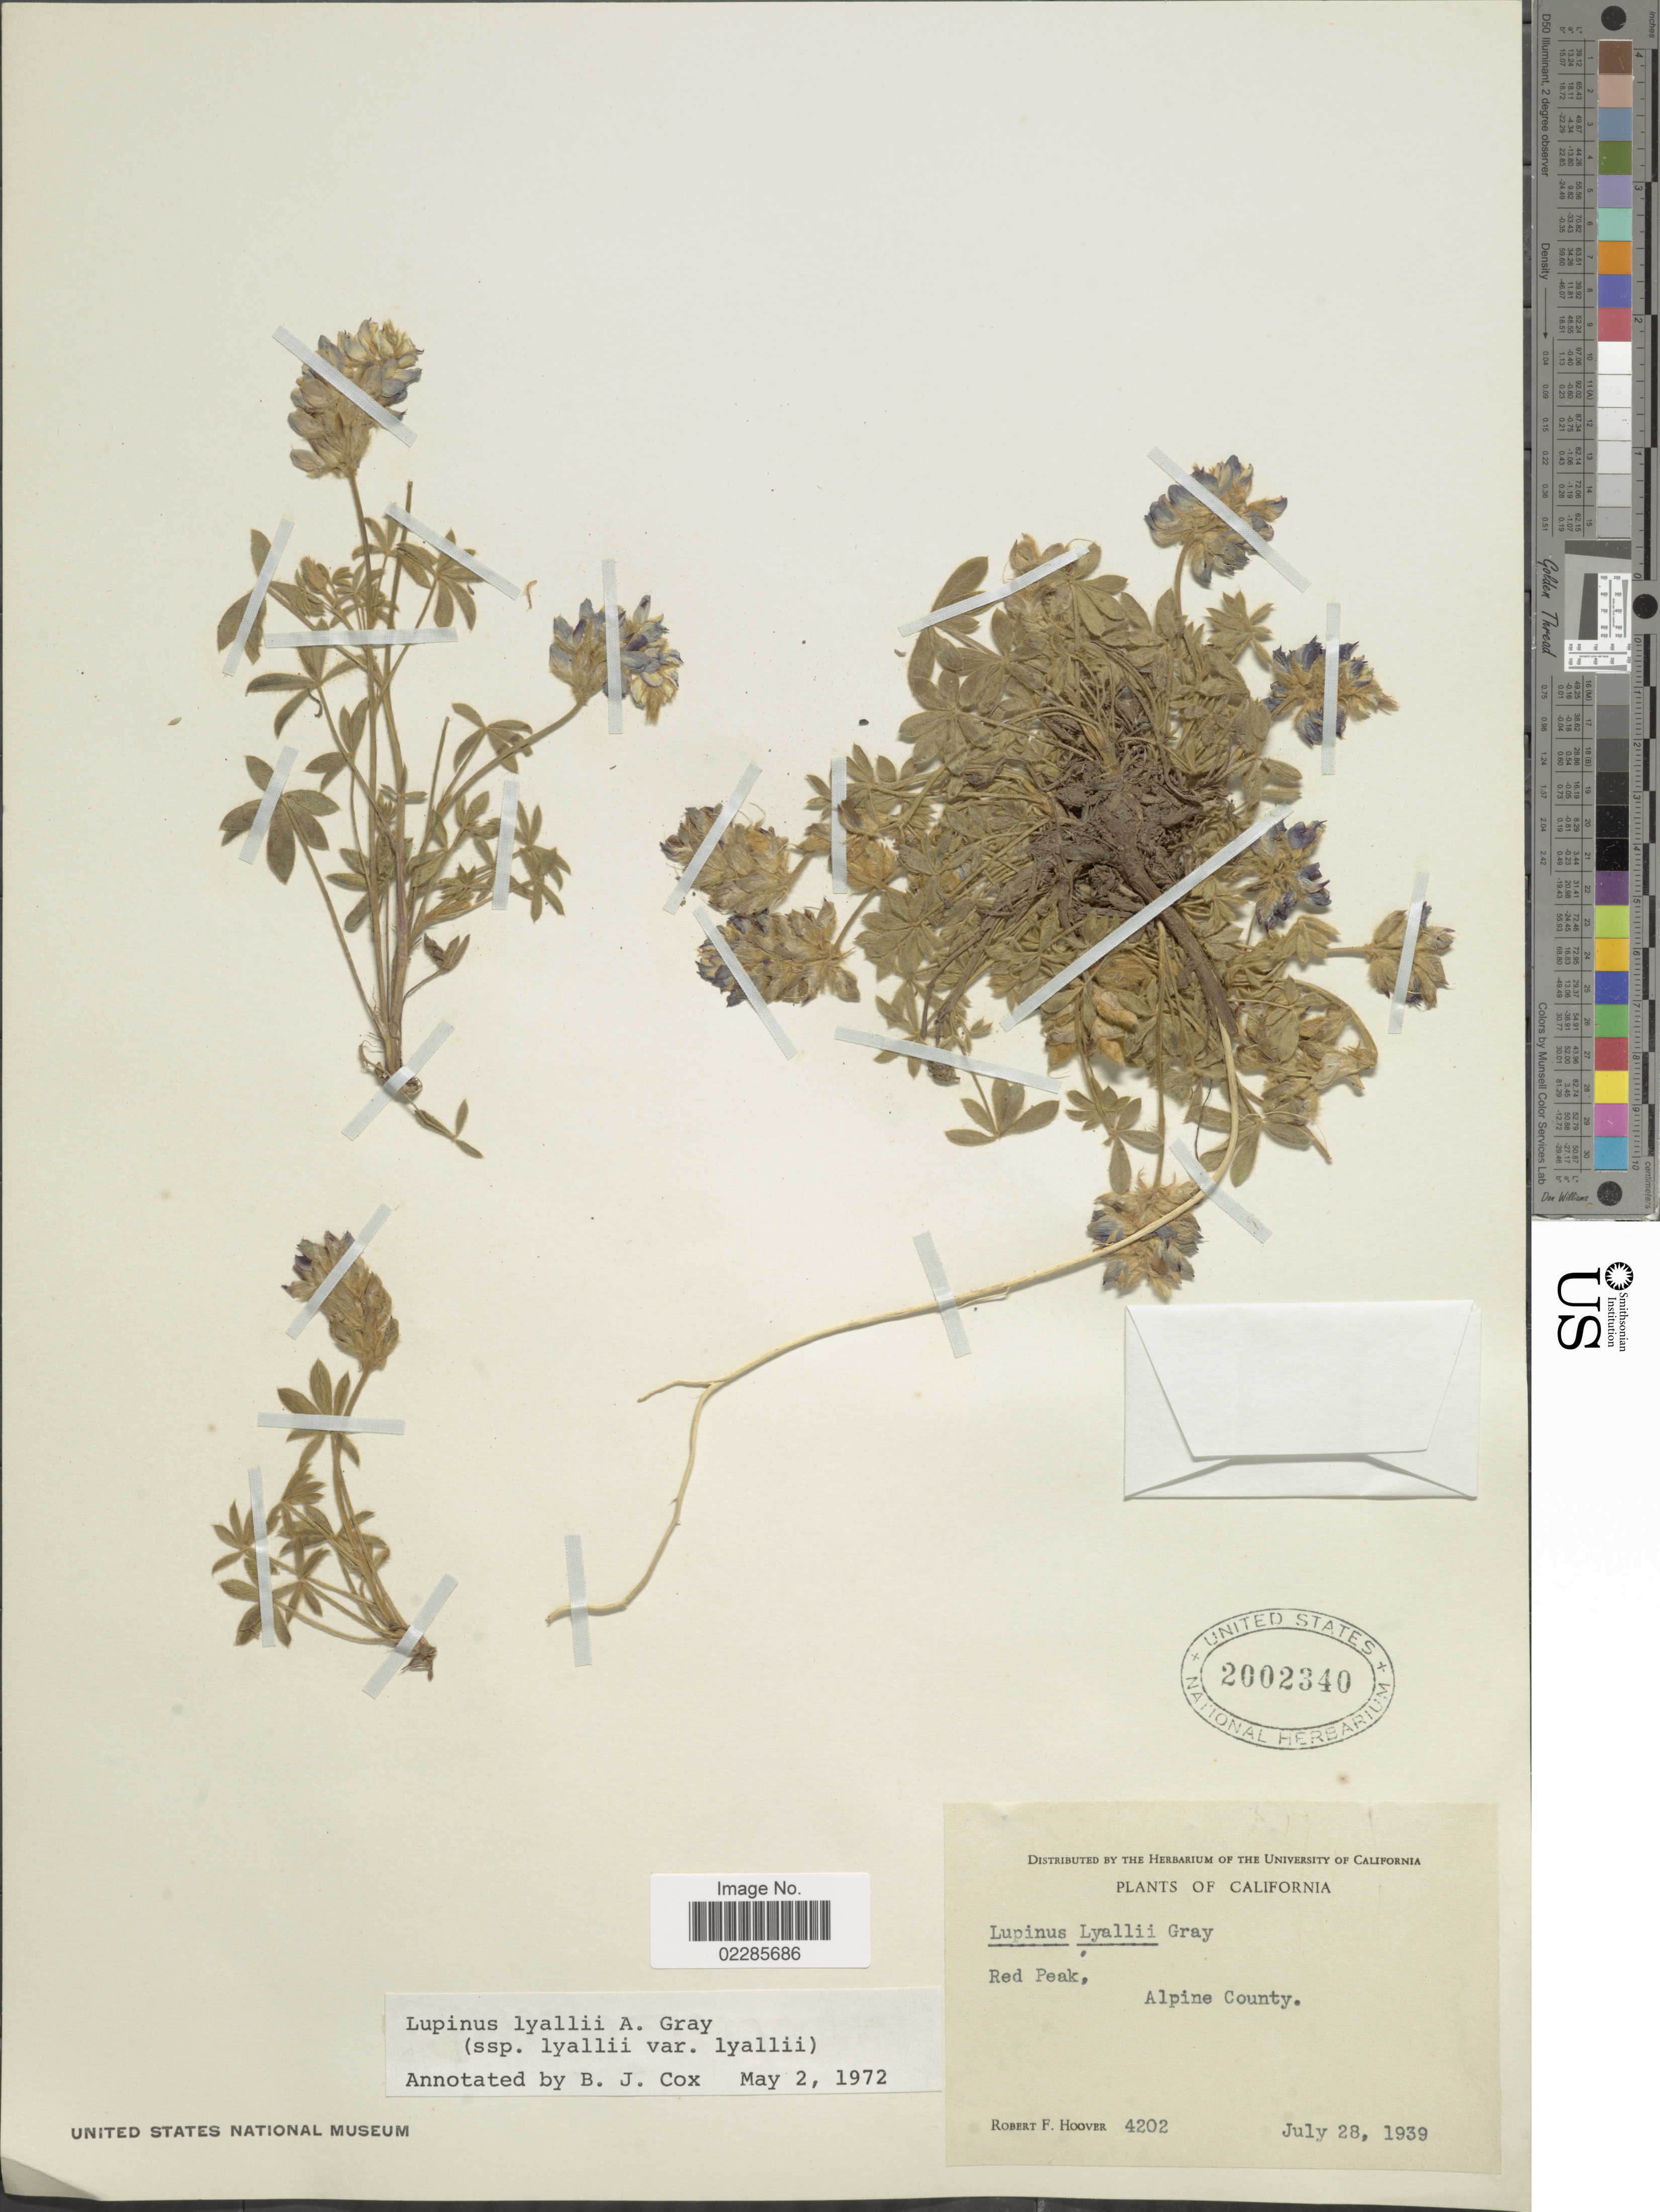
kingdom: Plantae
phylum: Tracheophyta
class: Magnoliopsida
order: Fabales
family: Fabaceae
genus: Lupinus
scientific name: Lupinus lyallii subsp. lyallii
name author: A. Gray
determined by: Cox, B. J.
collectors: R. F. Hoover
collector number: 4202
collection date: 1939-07-28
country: United States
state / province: California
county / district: Alpine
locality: Red Peak, Alpine County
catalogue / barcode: US 2002340